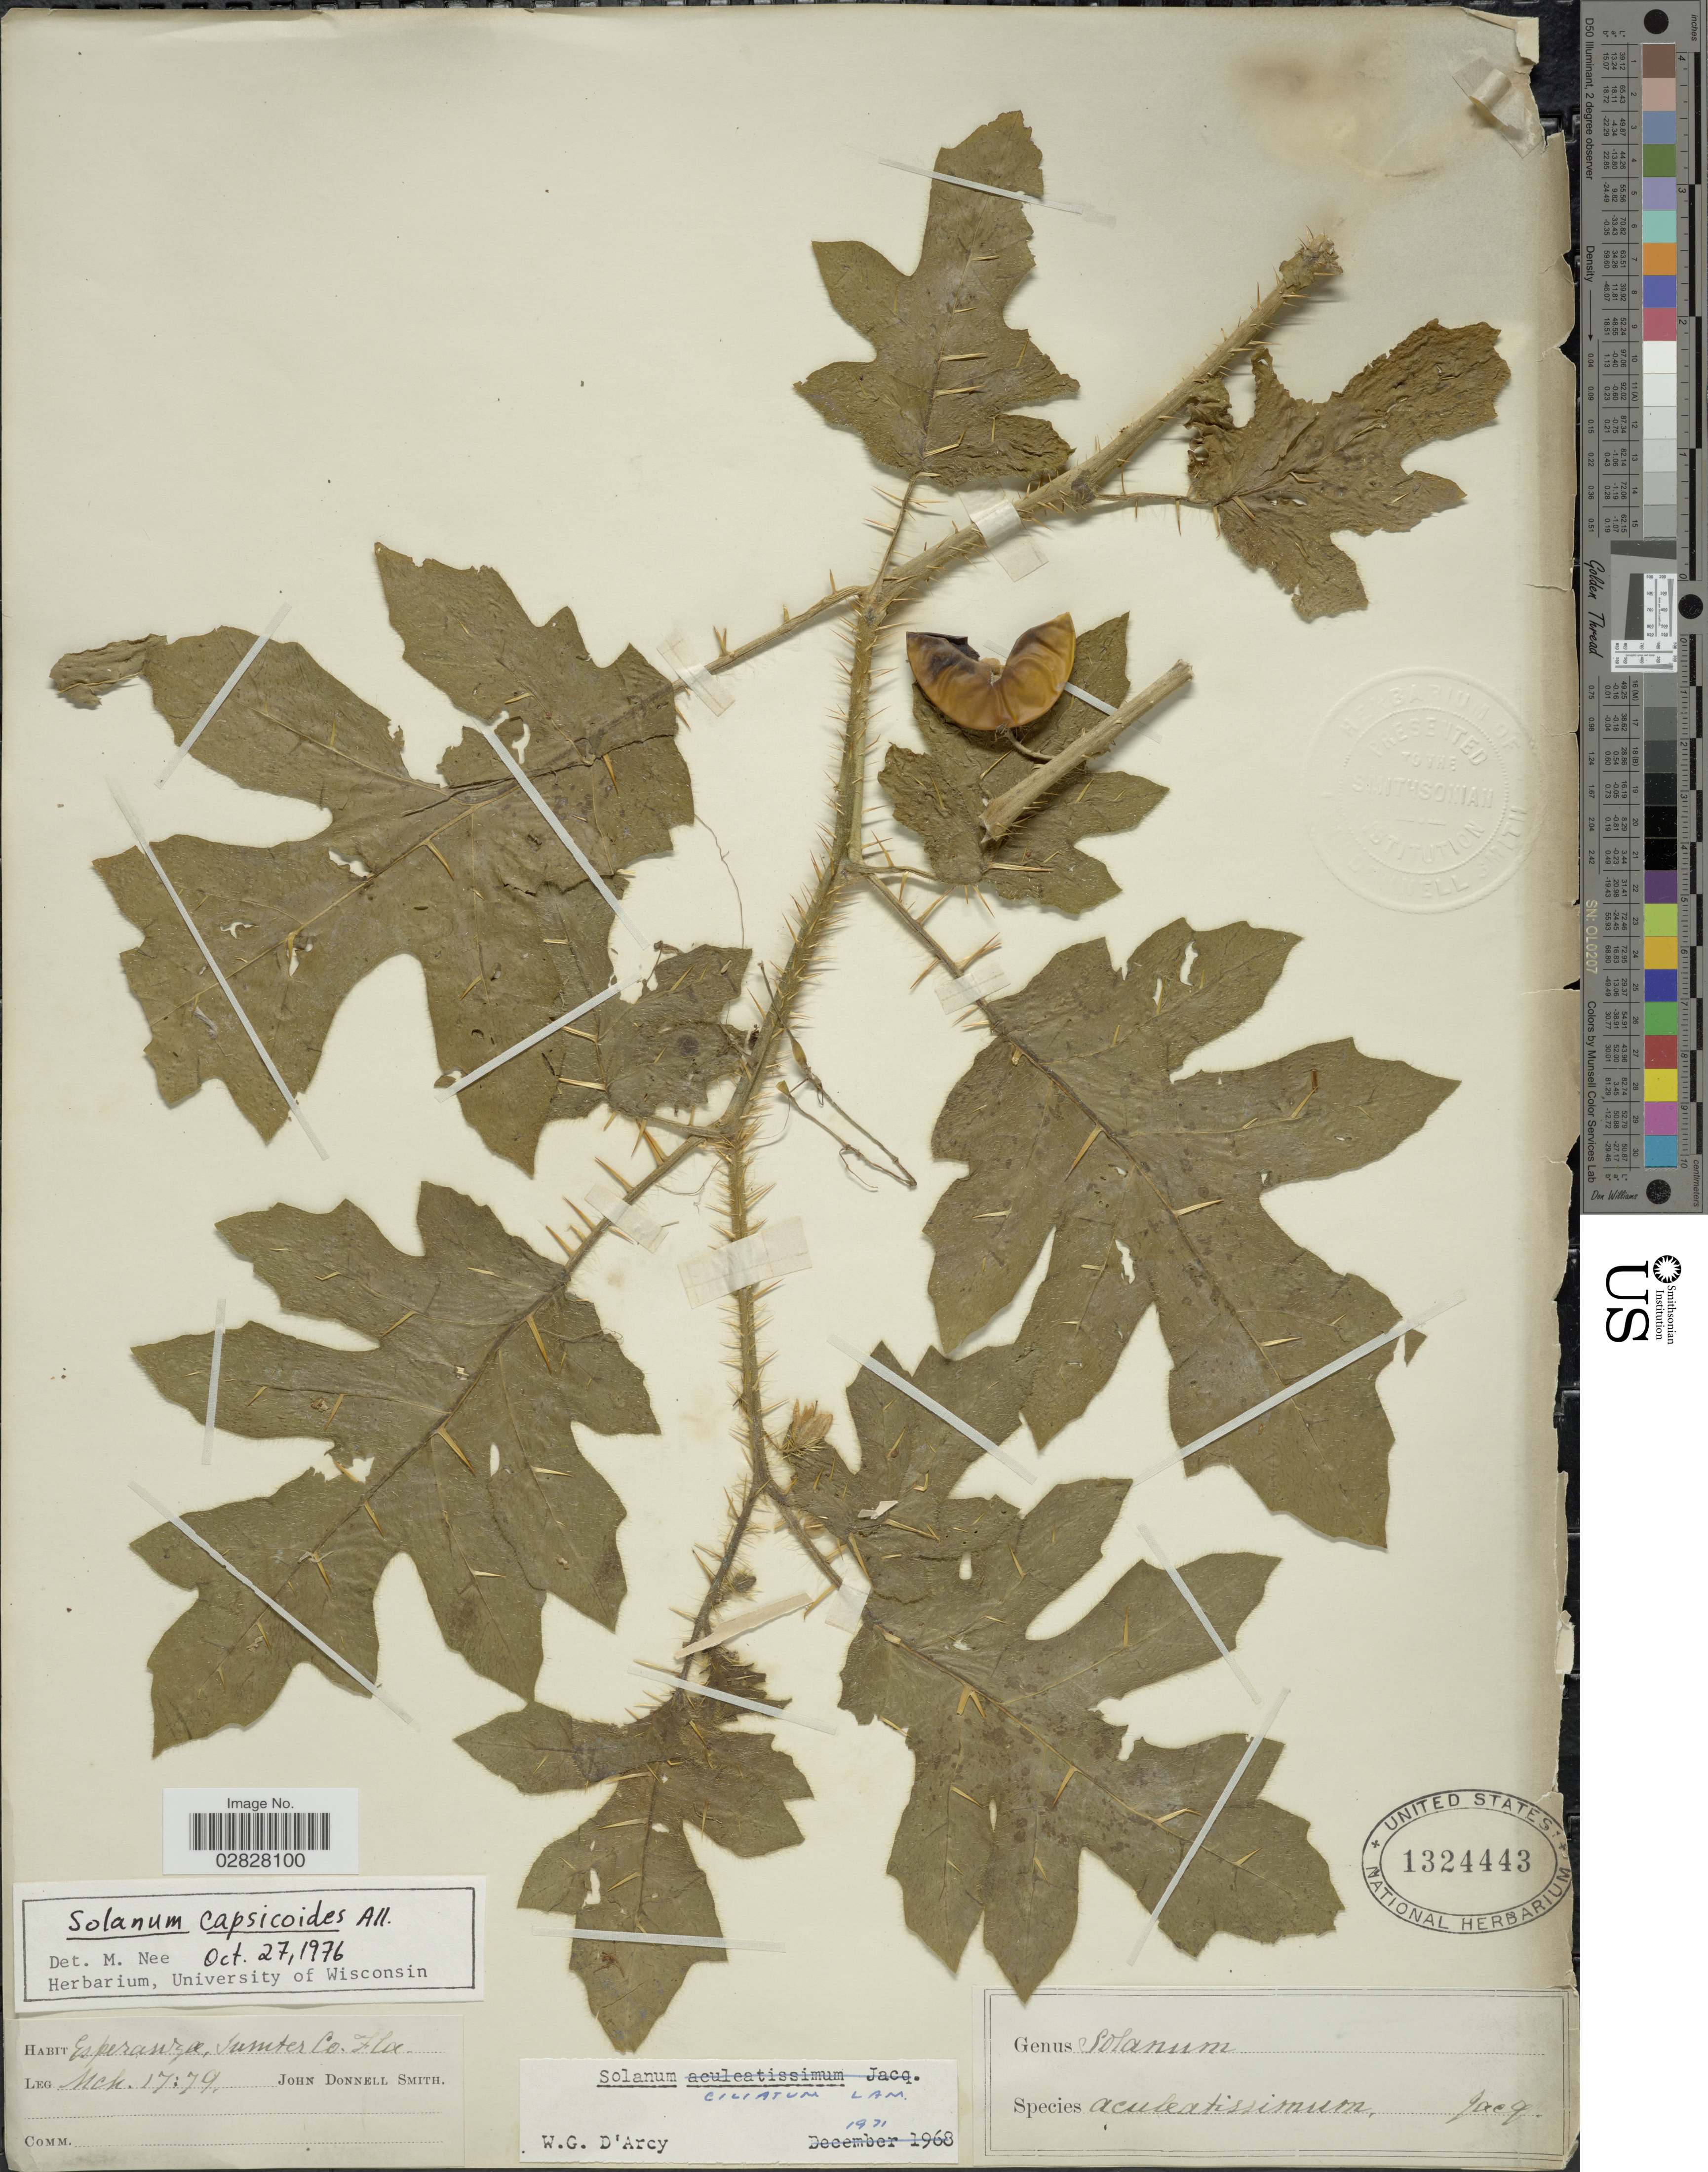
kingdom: Plantae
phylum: Tracheophyta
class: Magnoliopsida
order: Solanales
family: Solanaceae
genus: Solanum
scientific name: Solanum capsicoides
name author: All.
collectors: J. Donnell Smith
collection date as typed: Transcribed d/m/y: 17/3/79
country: United States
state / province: Florida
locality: Esperanza, Sumter Co.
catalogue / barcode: US 1324443